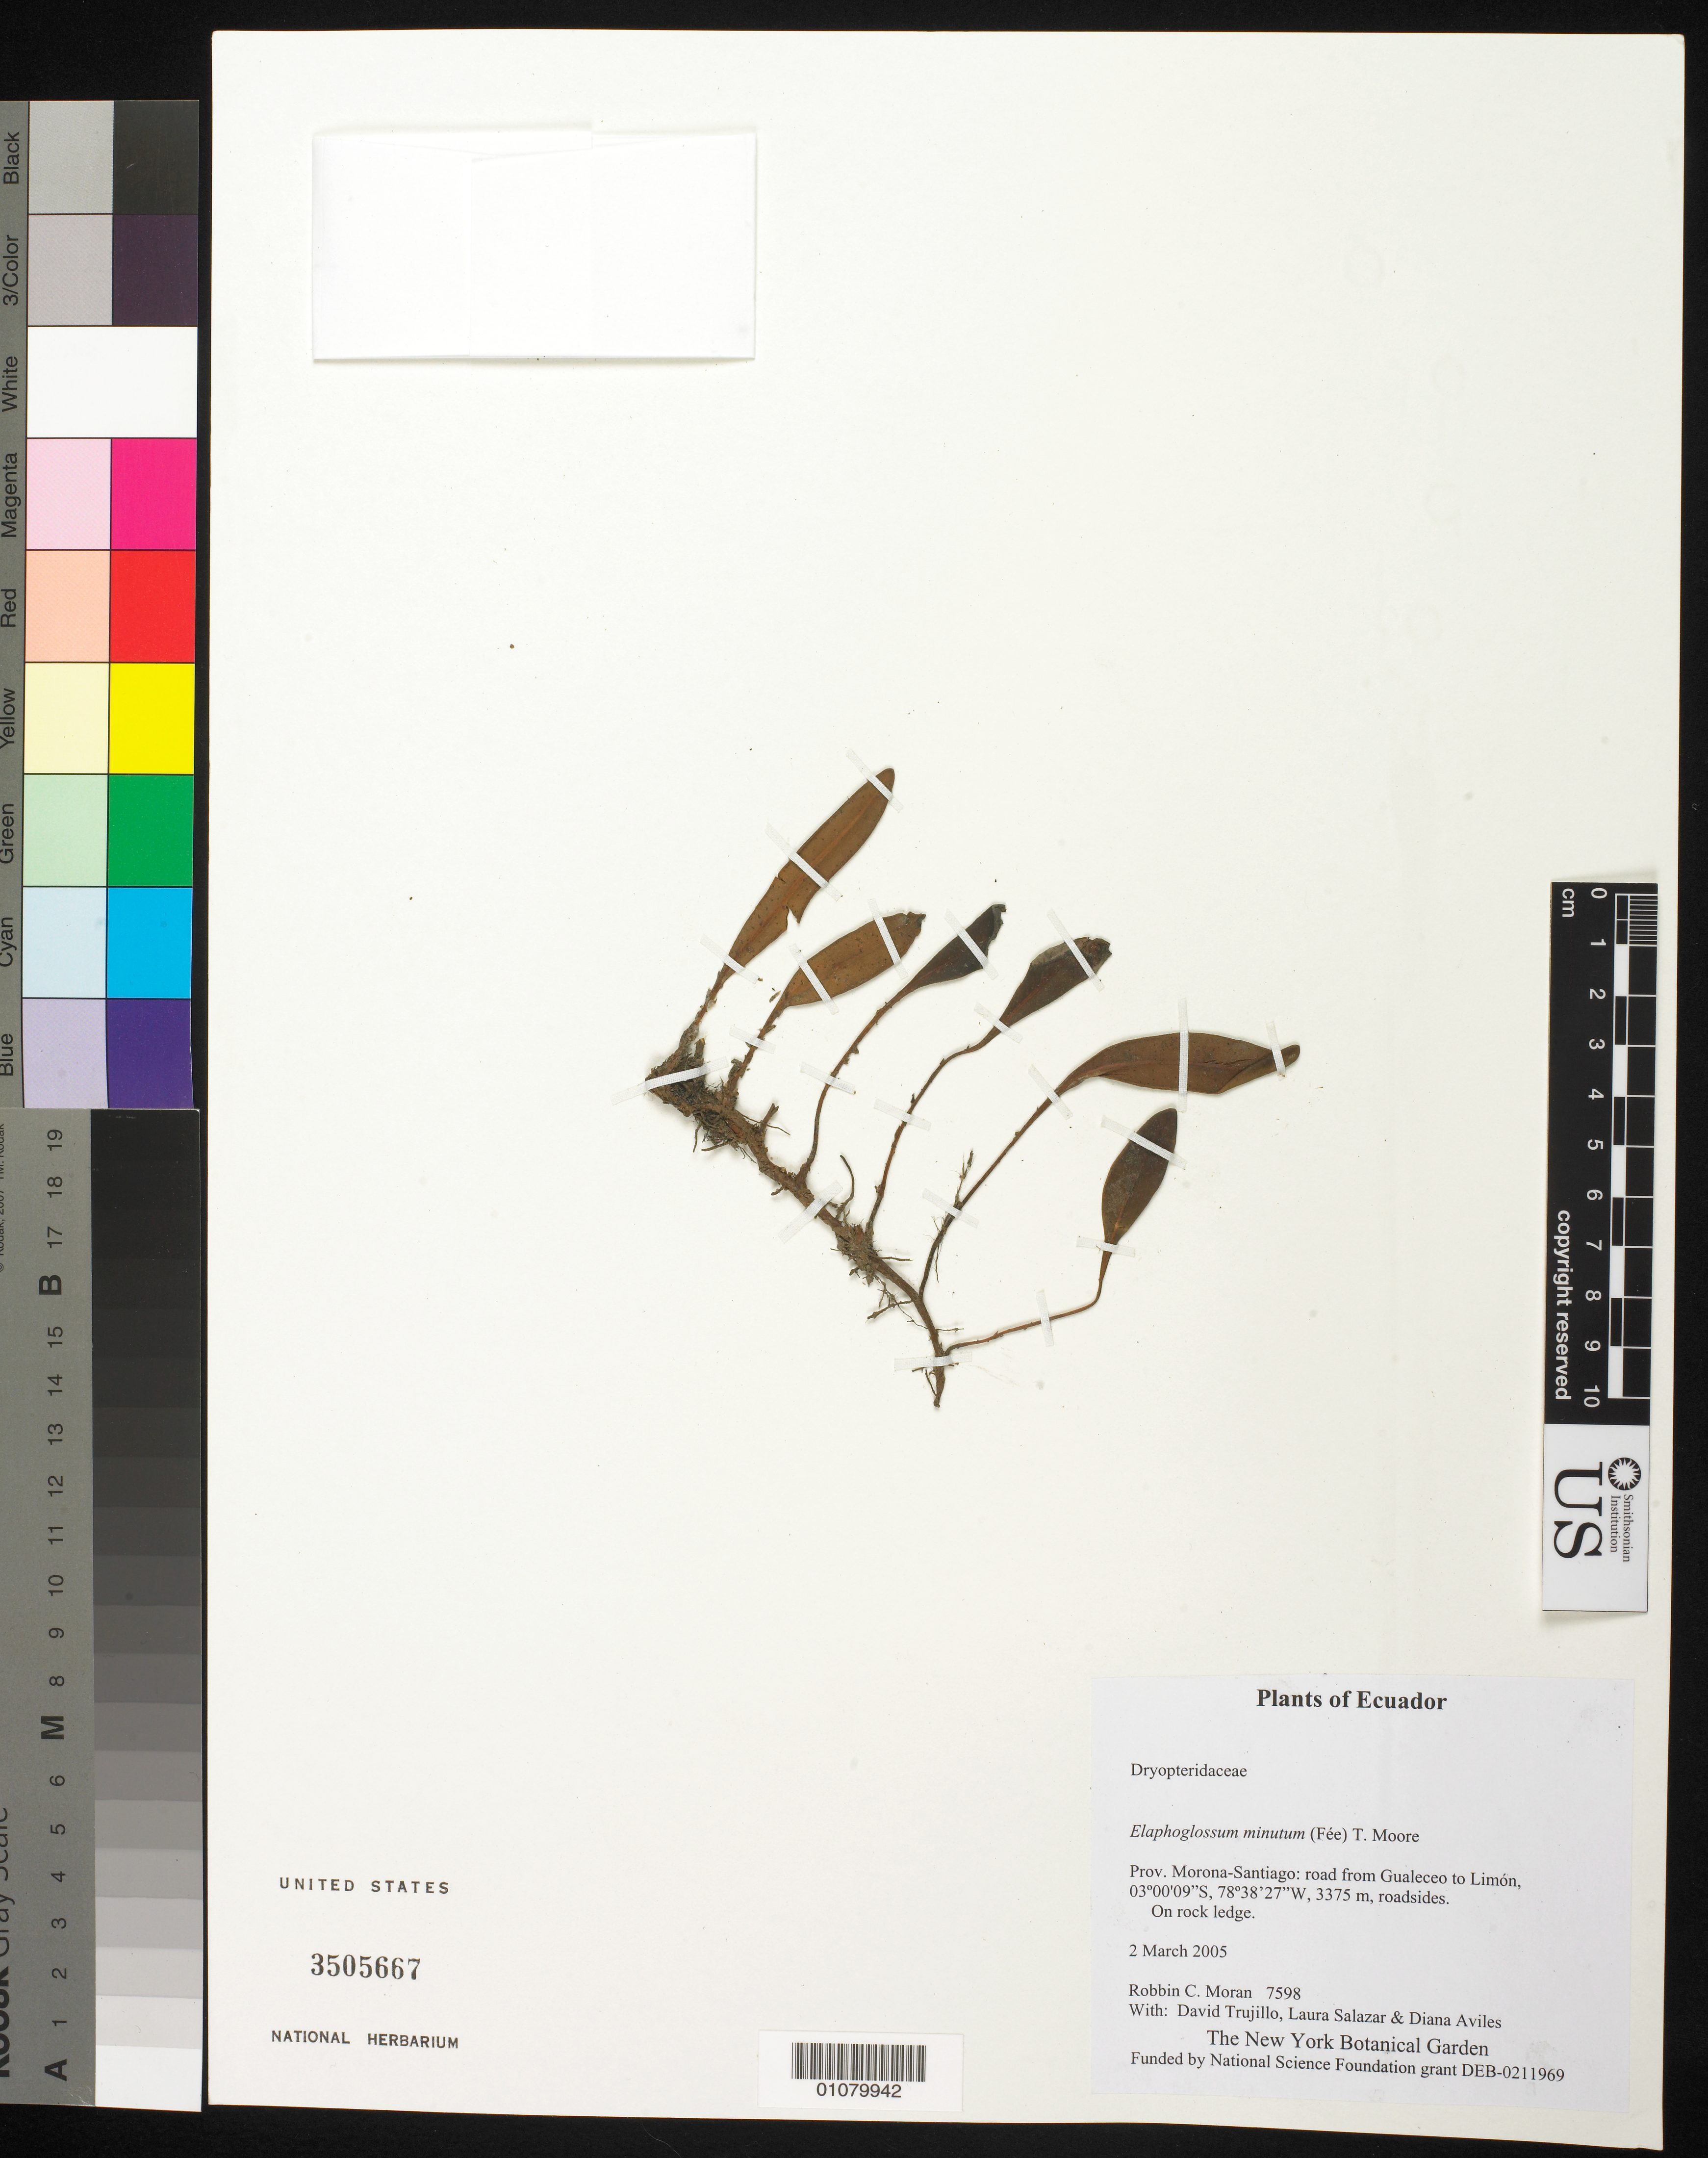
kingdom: Plantae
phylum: Tracheophyta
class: Polypodiopsida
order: Polypodiales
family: Dryopteridaceae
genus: Elaphoglossum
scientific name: Elaphoglossum minutum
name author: (Pohl ex Fée) T. Moore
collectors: R. C. Moran, D. Trujillo, L. Salazar & D. Aviles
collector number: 7598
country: Ecuador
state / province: Morona-Santiago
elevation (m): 3375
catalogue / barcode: US 3505667